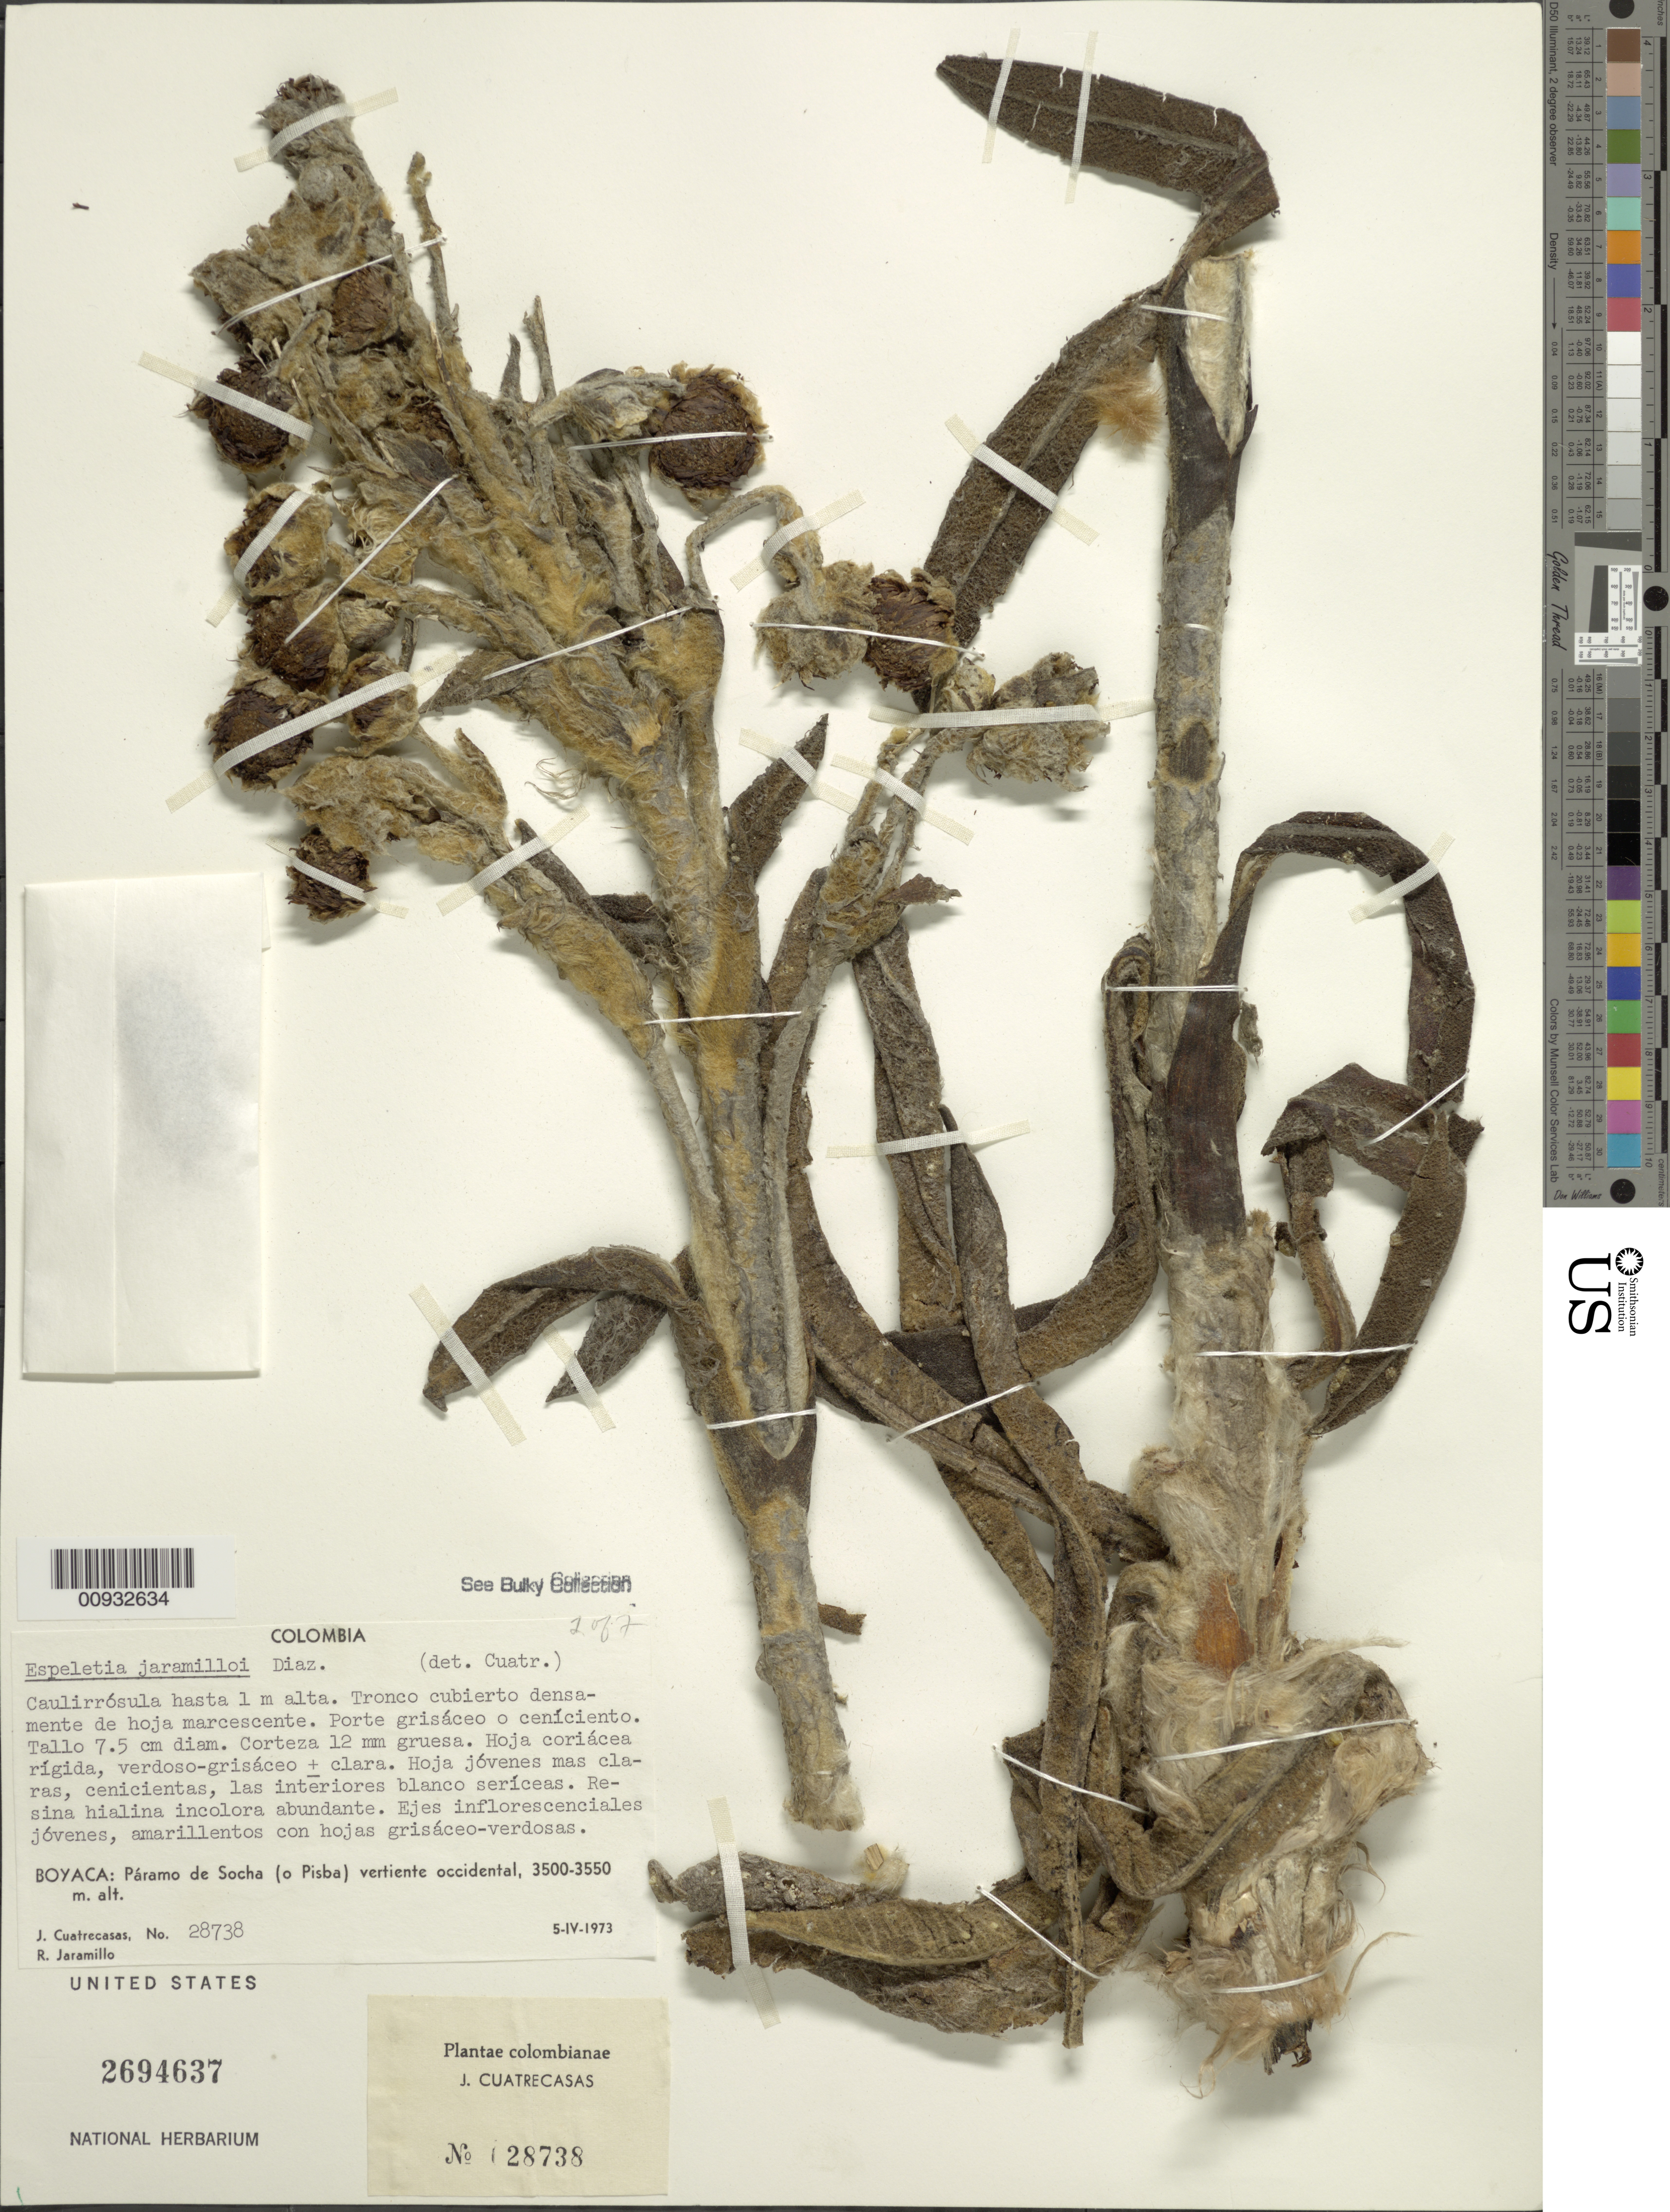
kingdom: Plantae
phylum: Tracheophyta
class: Magnoliopsida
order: Asterales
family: Asteraceae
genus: Espeletia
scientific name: Espeletia jaramilloi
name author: S. Díaz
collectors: J. Cuatrecasas & R. Jaramillo M.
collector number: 28738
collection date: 1973-04-05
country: Colombia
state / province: Boyacá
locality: Paramo de Socha (o Pisba) vertiente occidental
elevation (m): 3500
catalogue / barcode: US 2694637